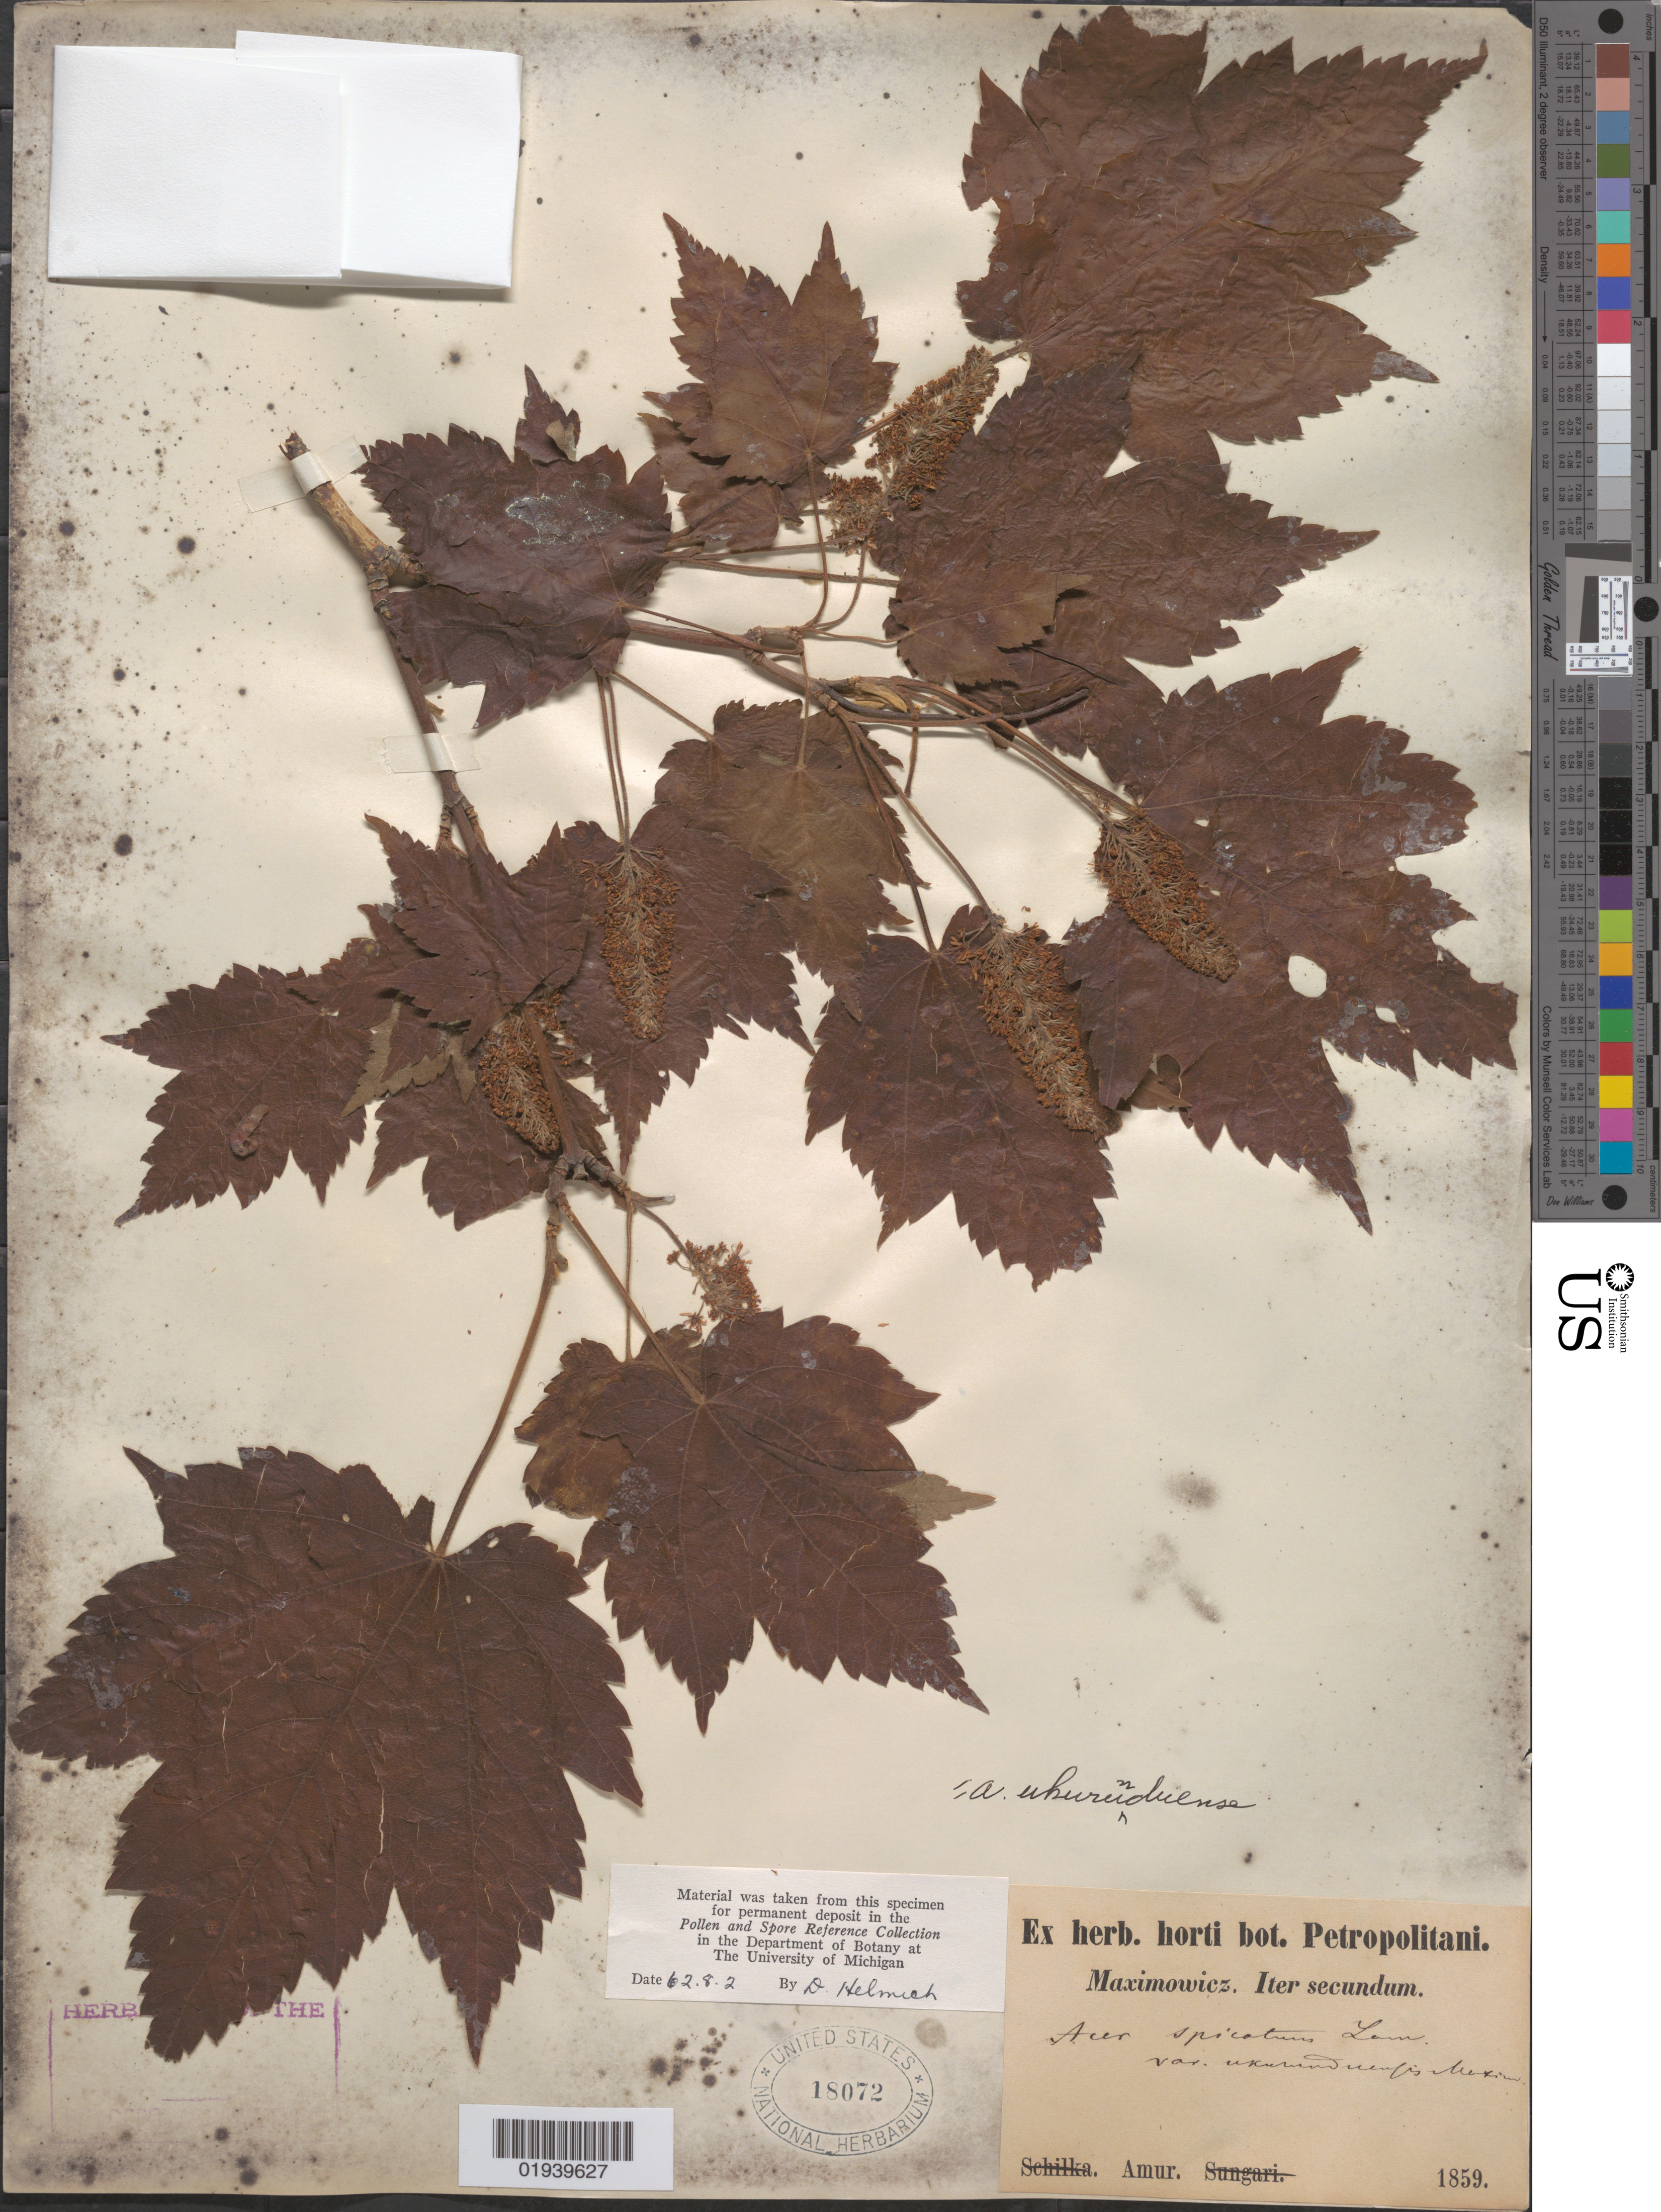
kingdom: Plantae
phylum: Tracheophyta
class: Magnoliopsida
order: Sapindales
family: Sapindaceae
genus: Acer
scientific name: Acer ukurunduense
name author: Trautv. & C.A. Mey.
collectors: C. J. Maximowicz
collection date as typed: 1859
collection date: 1859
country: Russian Federation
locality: Amur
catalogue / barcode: US 18072